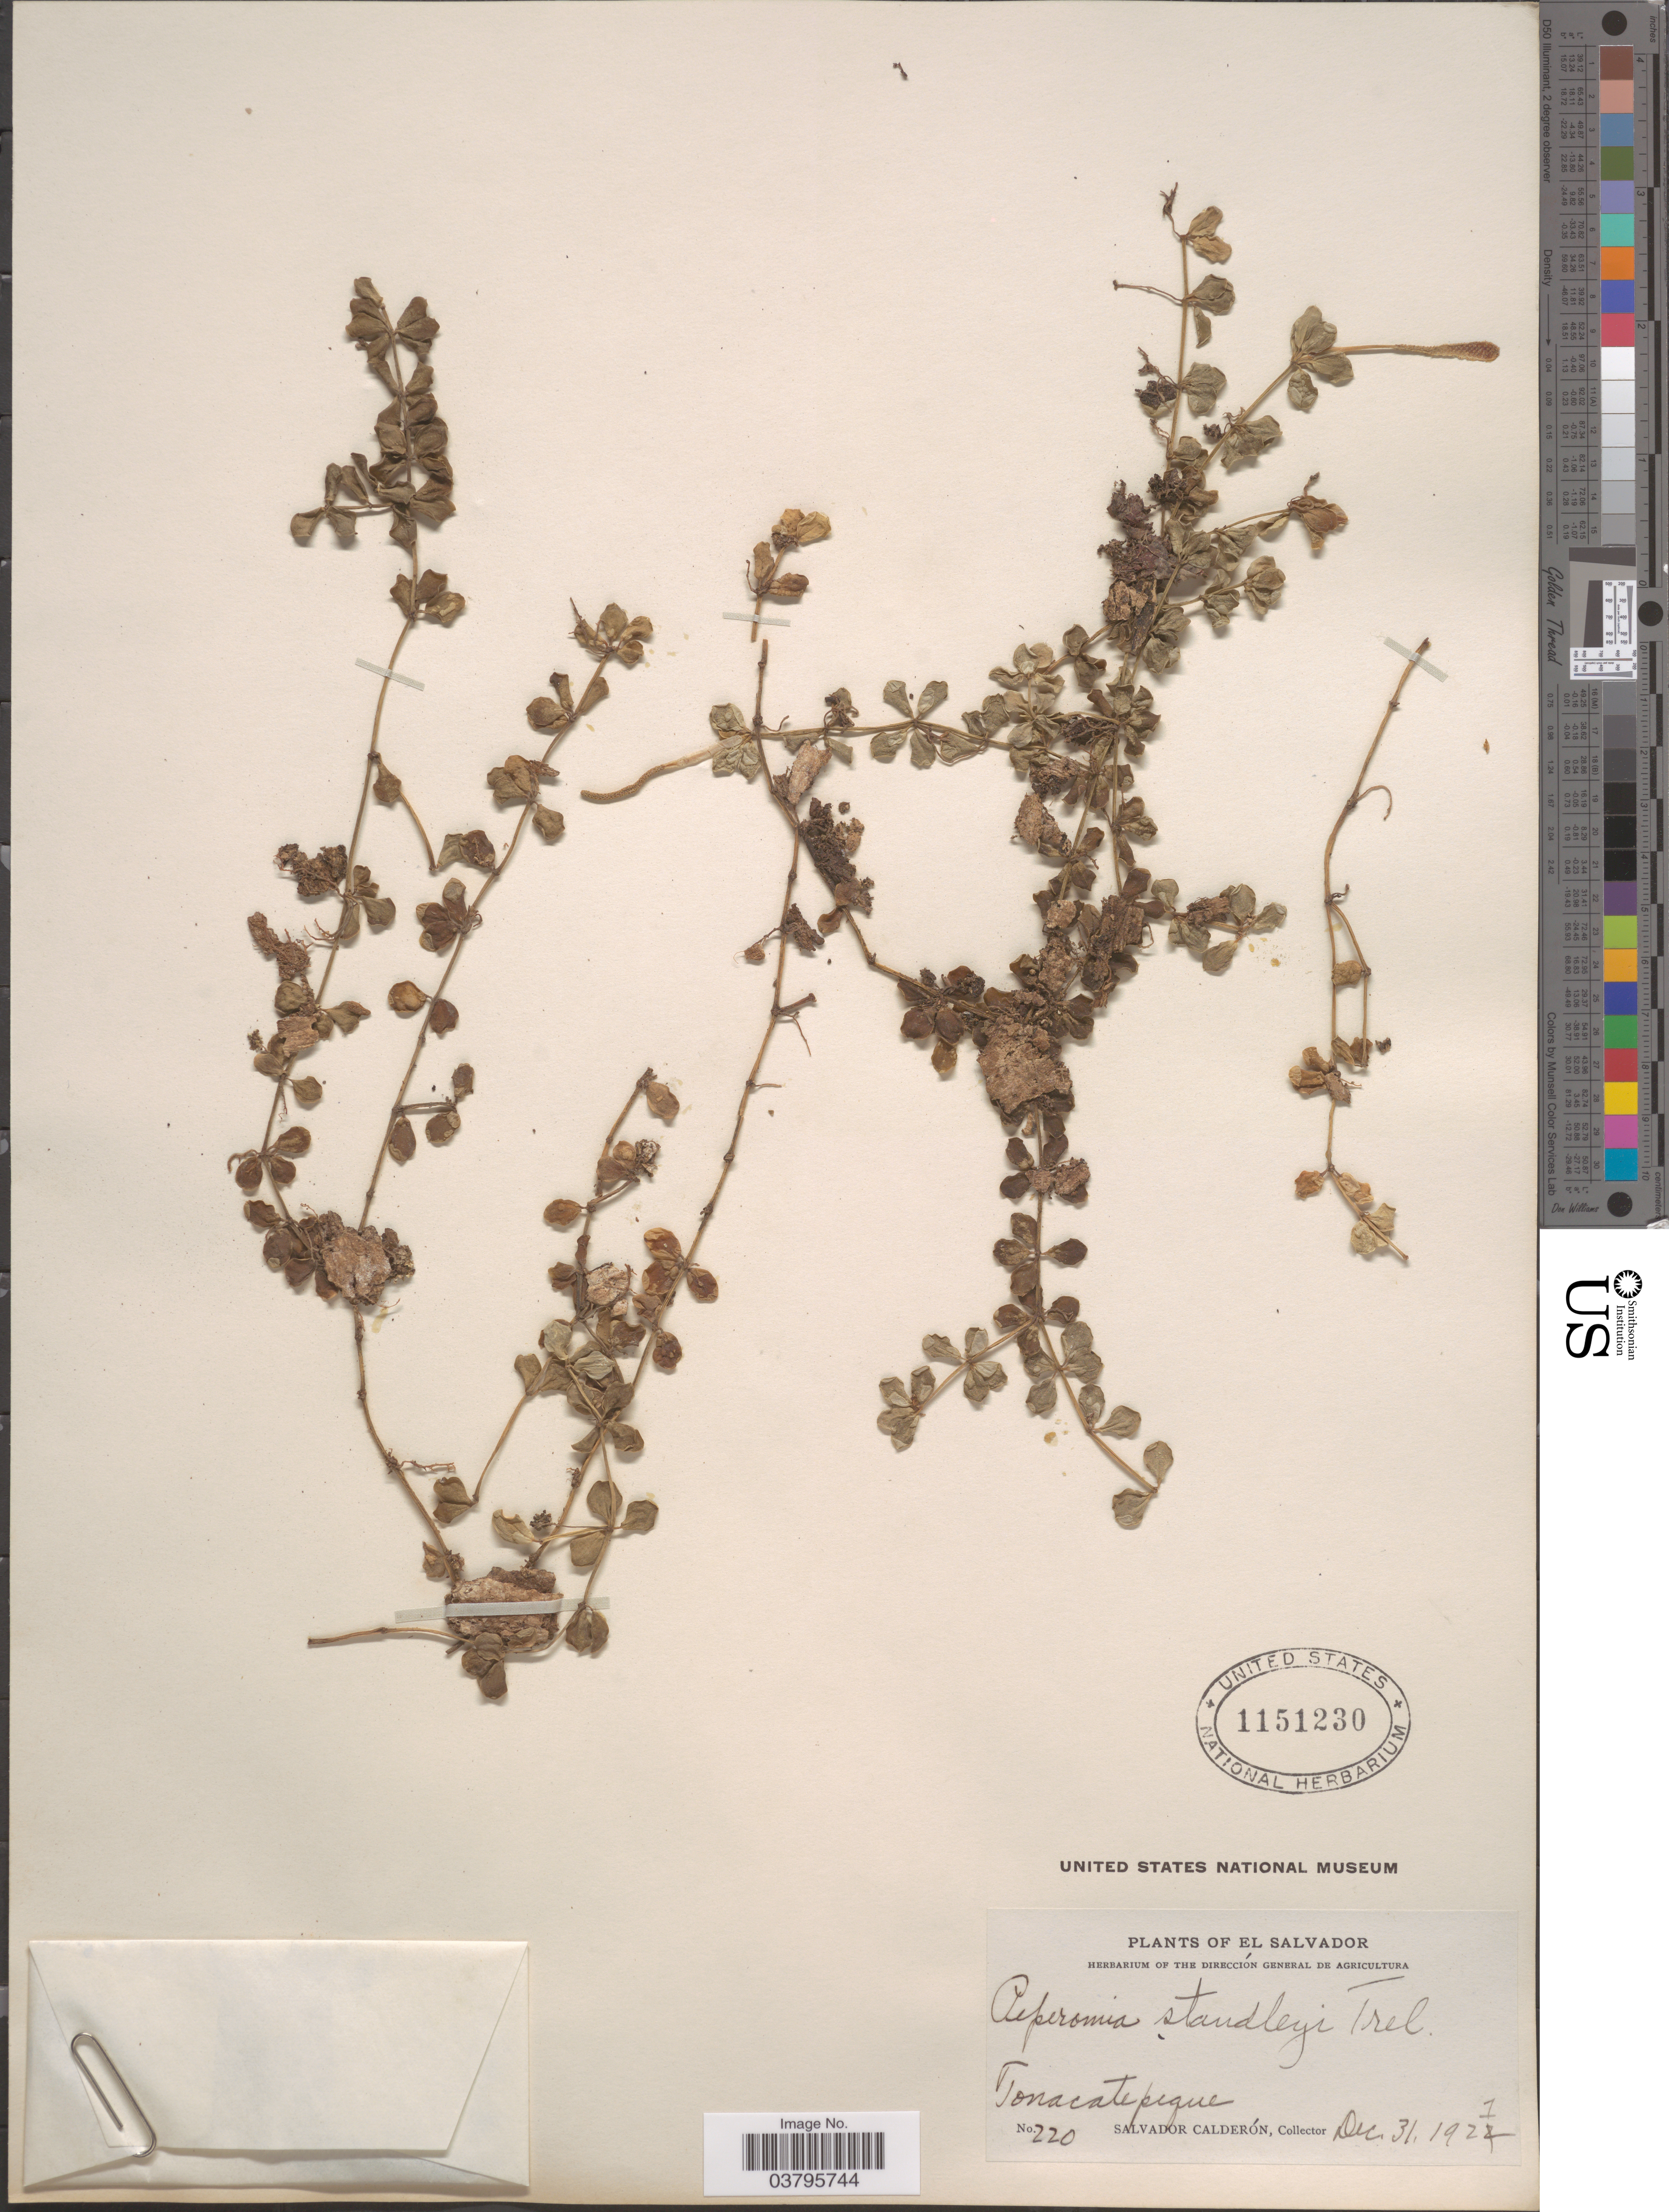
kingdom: Plantae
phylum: Tracheophyta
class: Magnoliopsida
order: Piperales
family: Piperaceae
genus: Peperomia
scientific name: Peperomia berlandieri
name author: Miq.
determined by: Jiménez, José Estaban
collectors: S. Calderón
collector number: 220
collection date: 1921-12-31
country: El Salvador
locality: Tonacatepeque.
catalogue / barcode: US 1151230